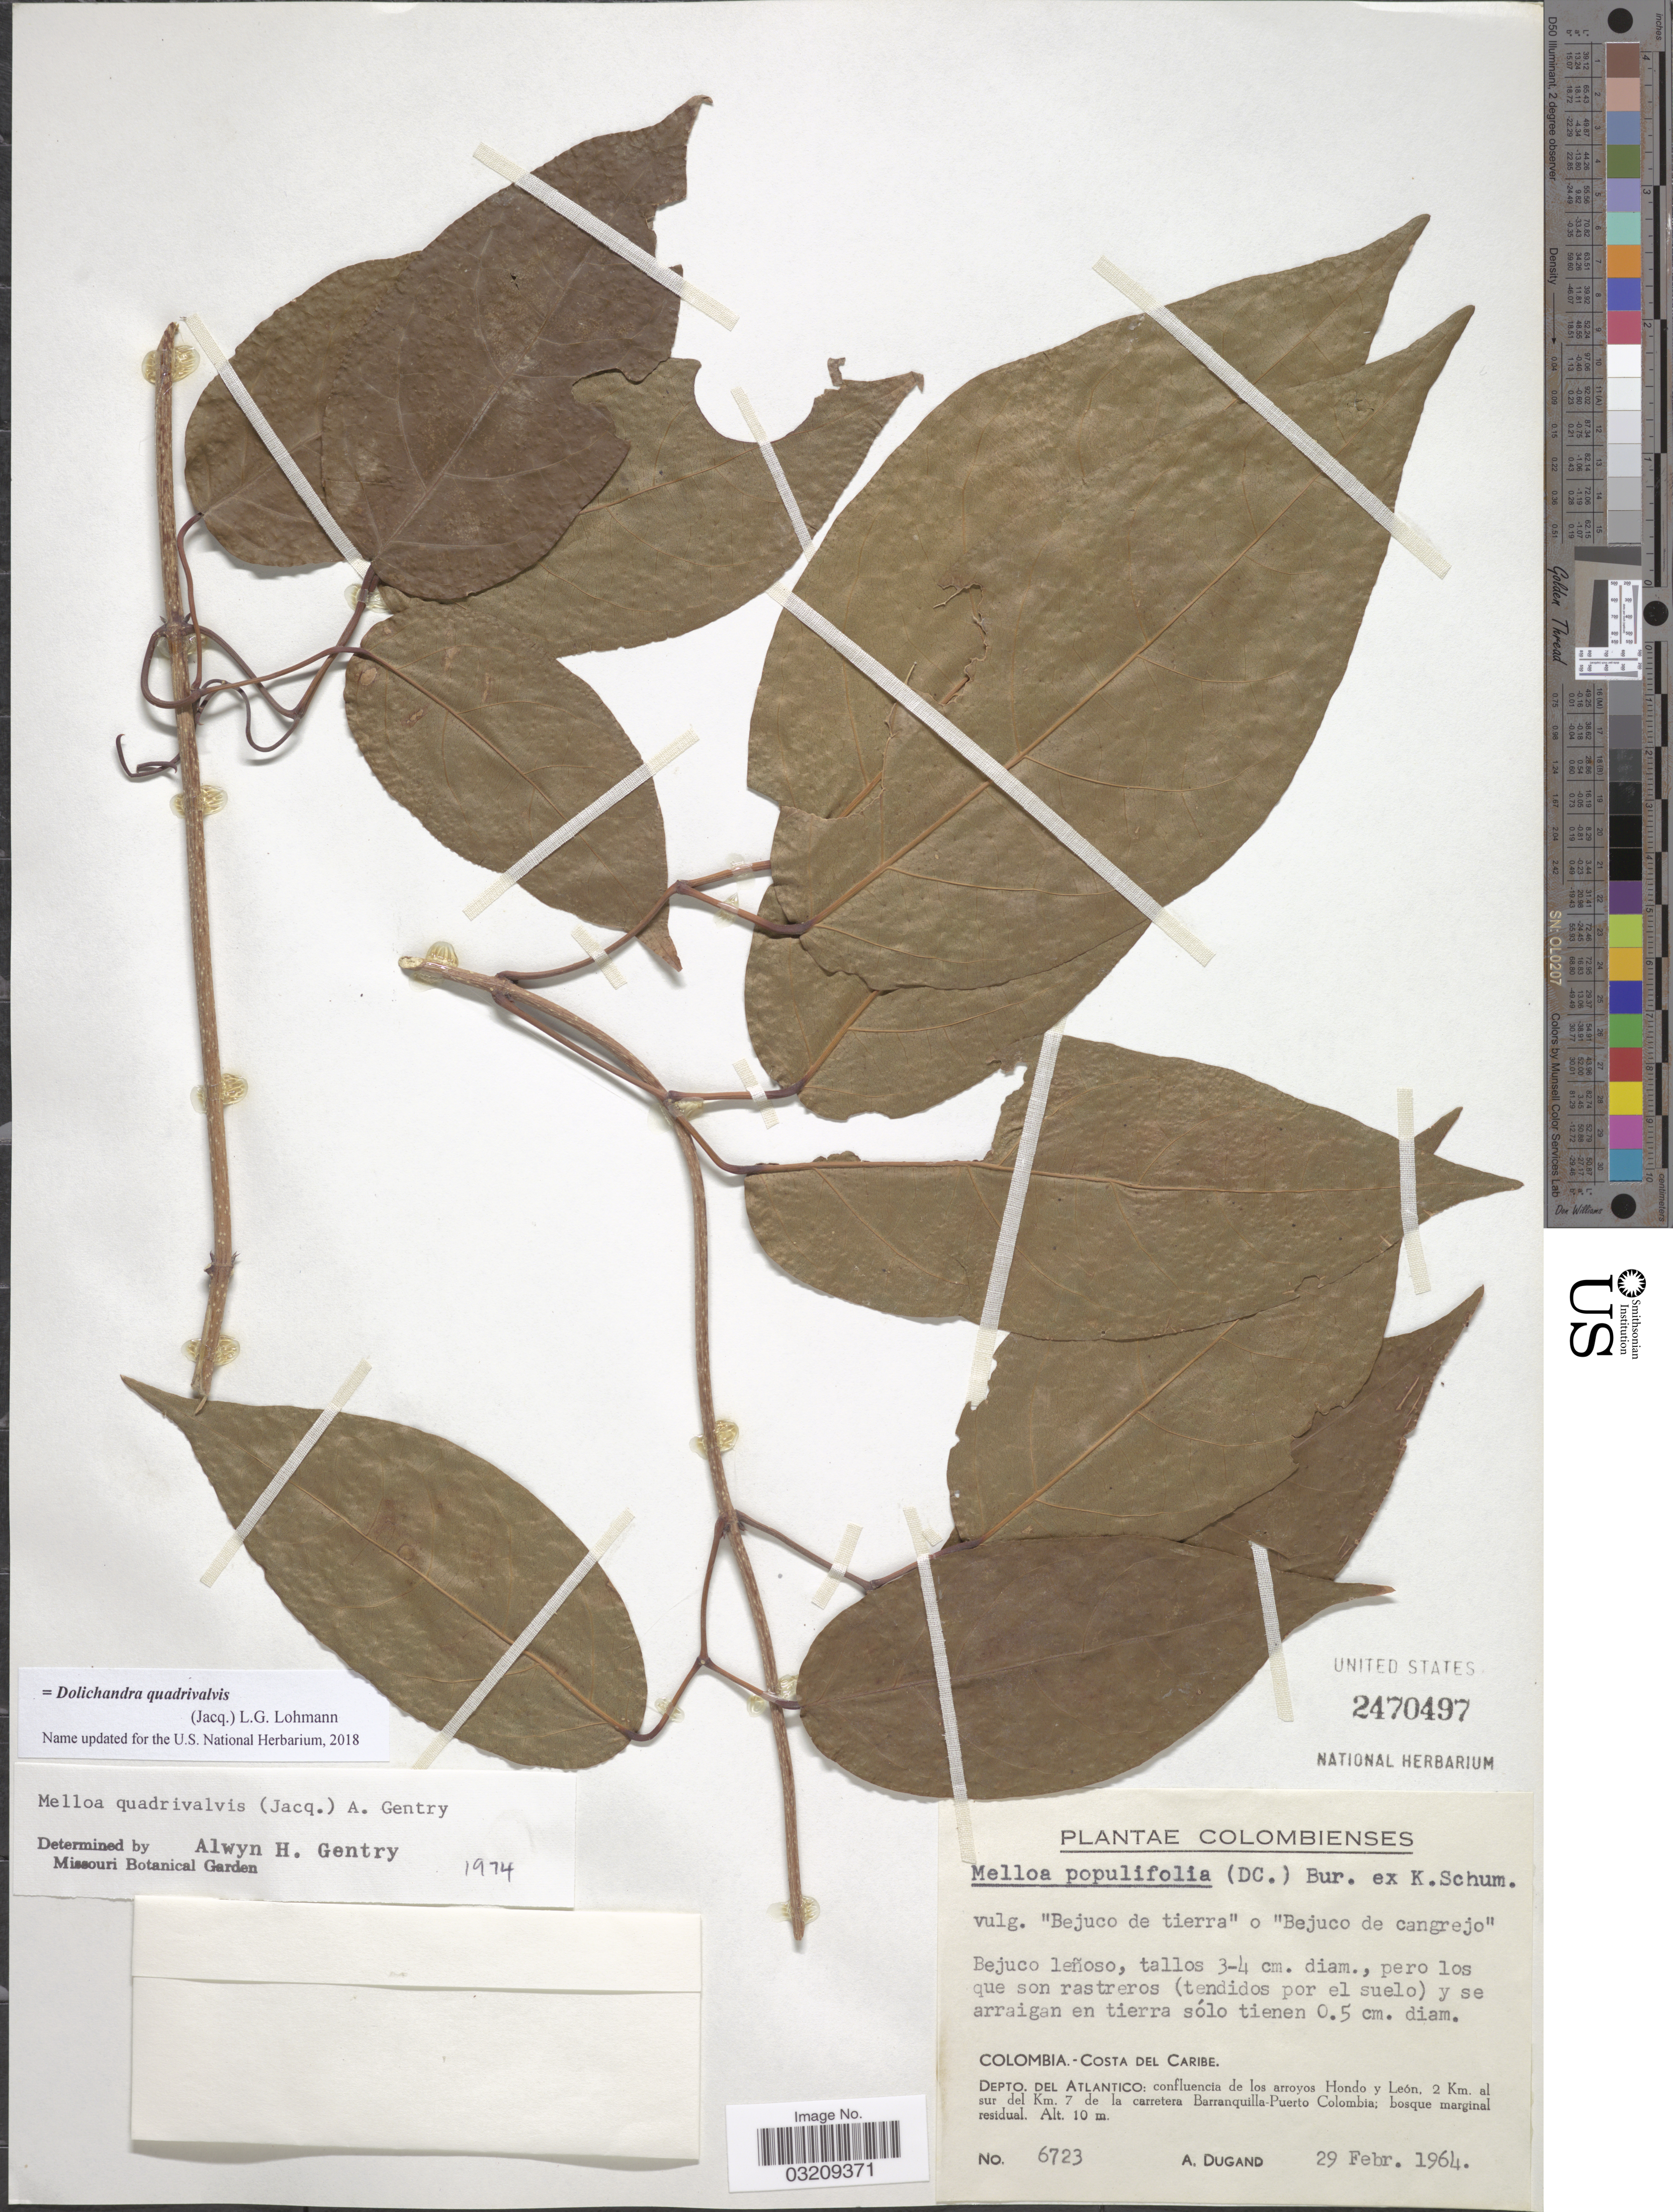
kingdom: Plantae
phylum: Tracheophyta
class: Magnoliopsida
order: Lamiales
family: Bignoniaceae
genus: Dolichandra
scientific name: Dolichandra quadrivalvis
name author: (Jacq.) L.G. Lohmann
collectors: A. Dugand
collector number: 6723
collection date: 1964-02-29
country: Colombia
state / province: Atlántico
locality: Costa del Caribe. Depto. del Atlantico: confluencia de los arroyos Hondo y León, 2 Km. al sur del Km. 7 de la carretera Barranquilla-Puerto Colombia.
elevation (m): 10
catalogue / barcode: US 2470497